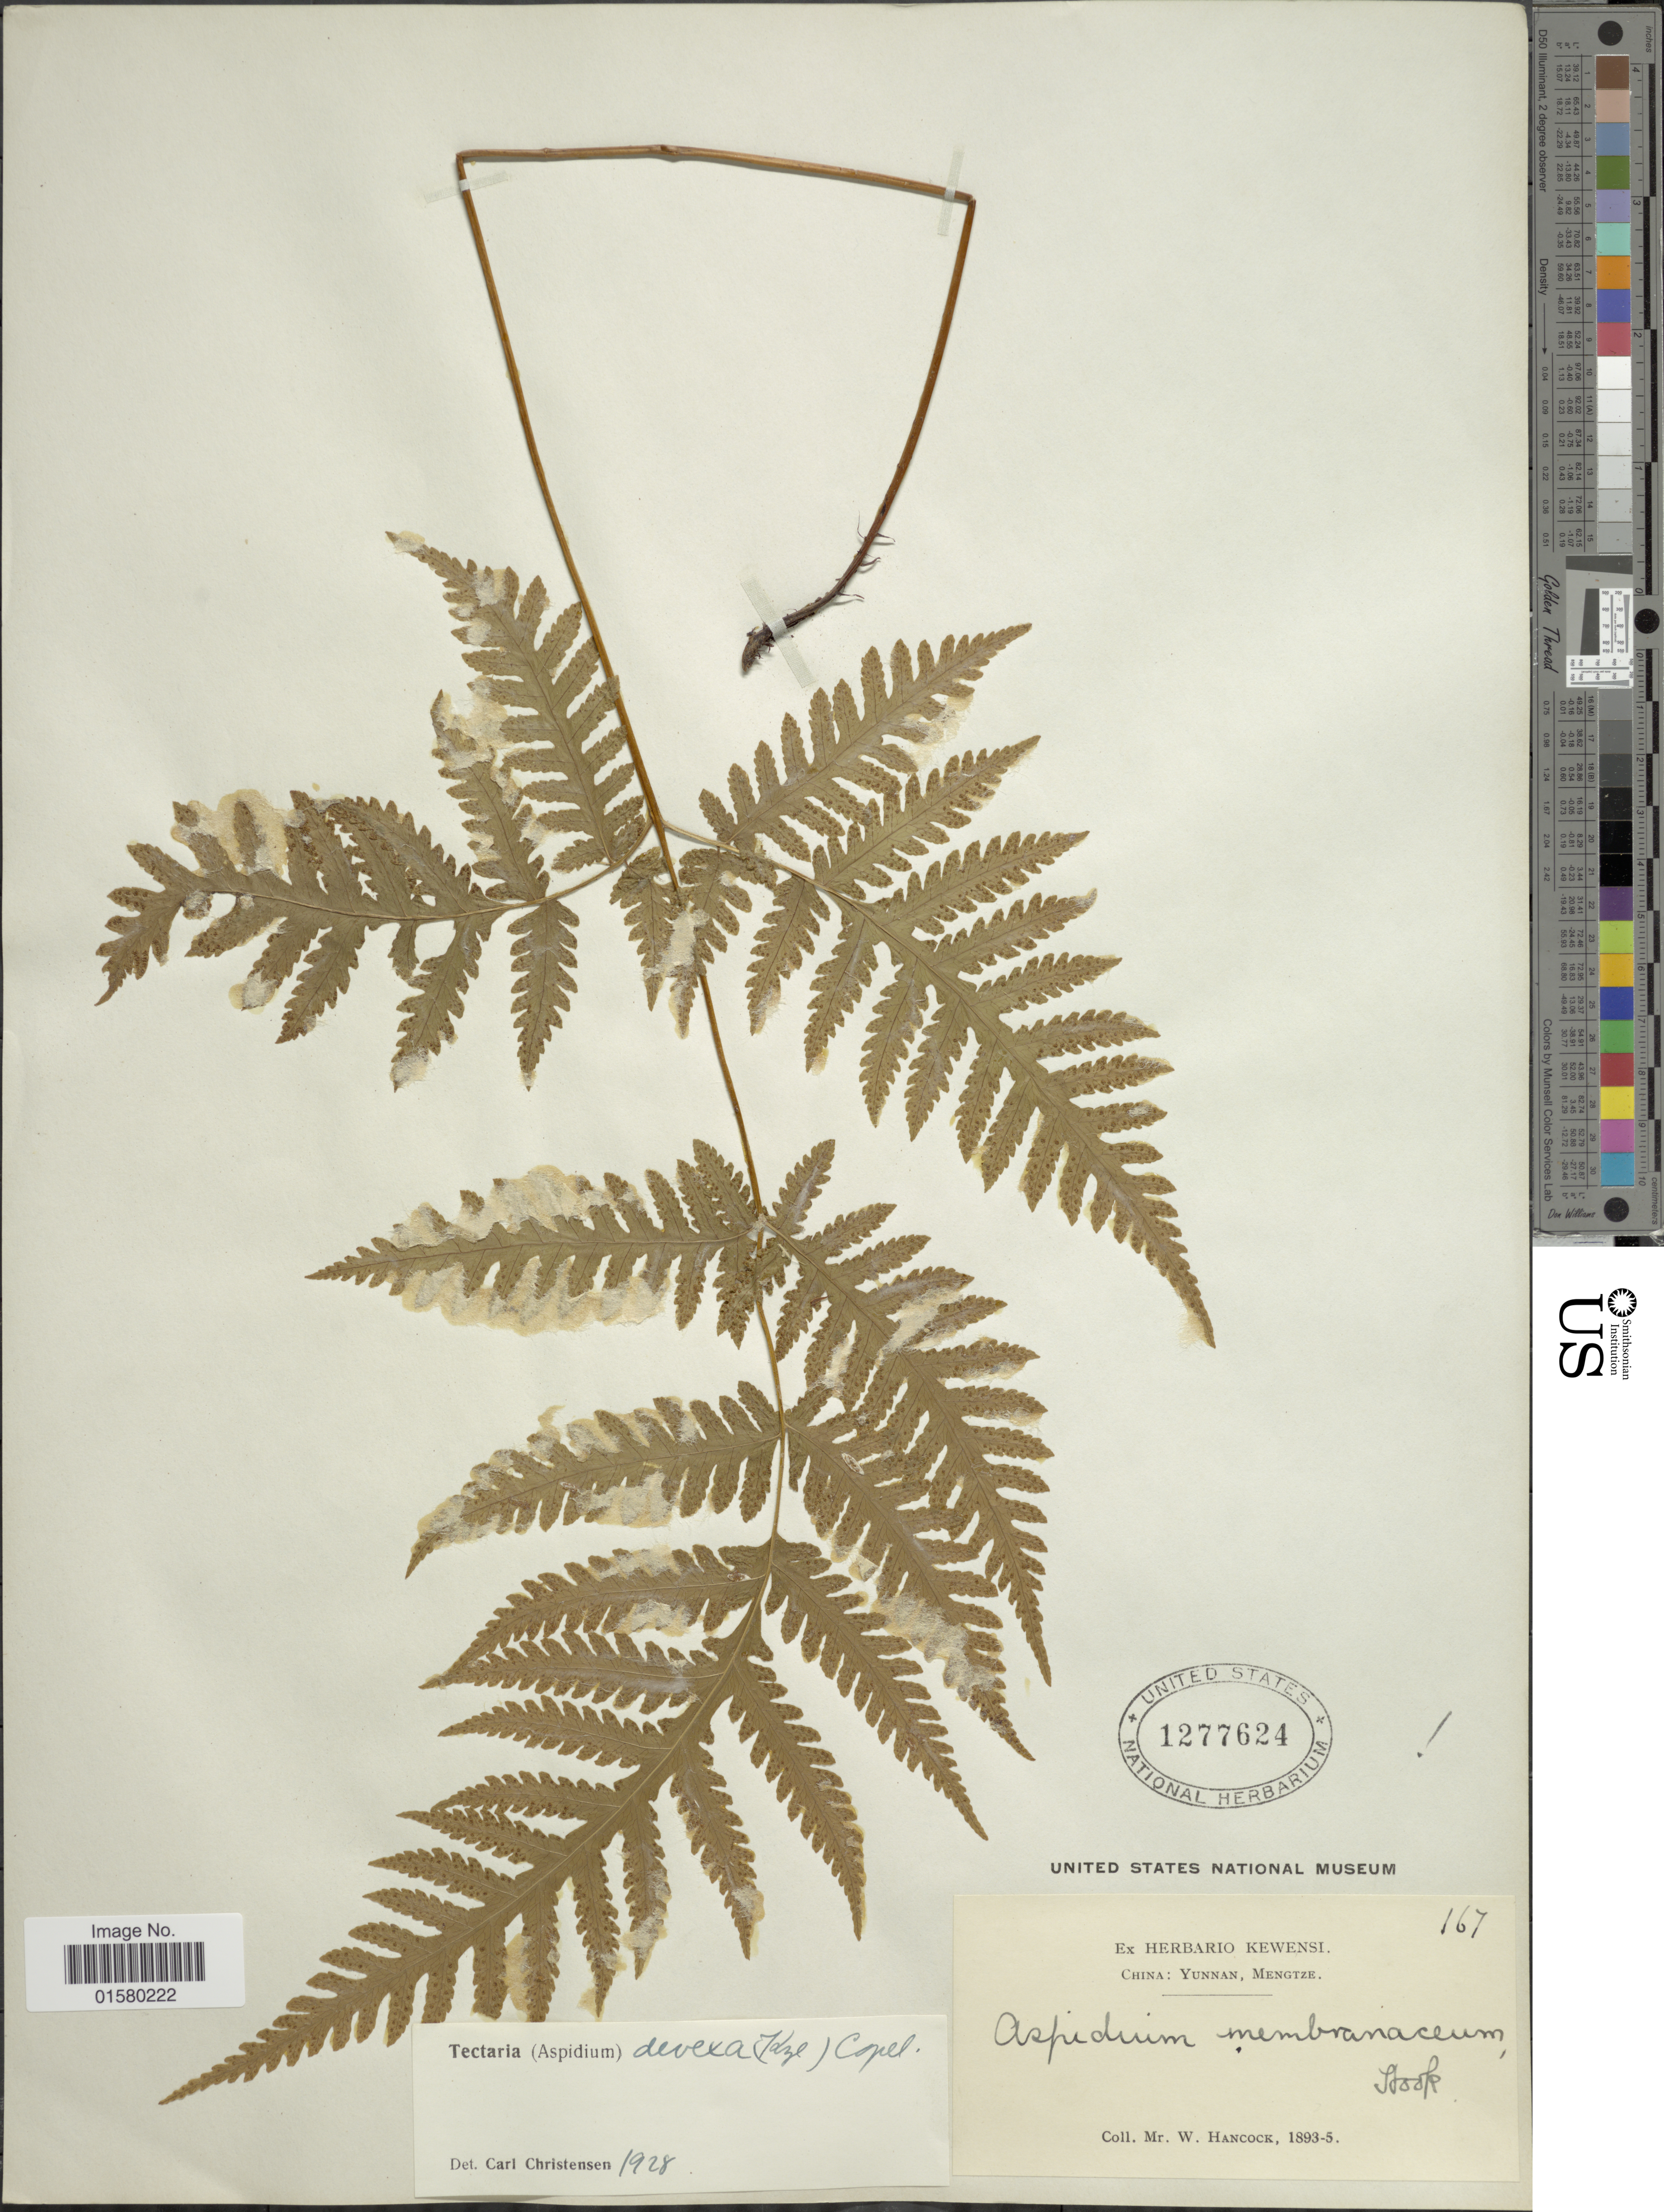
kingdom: Plantae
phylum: Tracheophyta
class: Polypodiopsida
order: Polypodiales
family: Tectariaceae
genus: Tectaria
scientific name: Tectaria devexa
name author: (Kunze) Copel.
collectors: W. Hancock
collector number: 167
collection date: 1893/1895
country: China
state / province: Yunnan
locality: China: Yunnan, Mengtze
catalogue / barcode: US 1277624